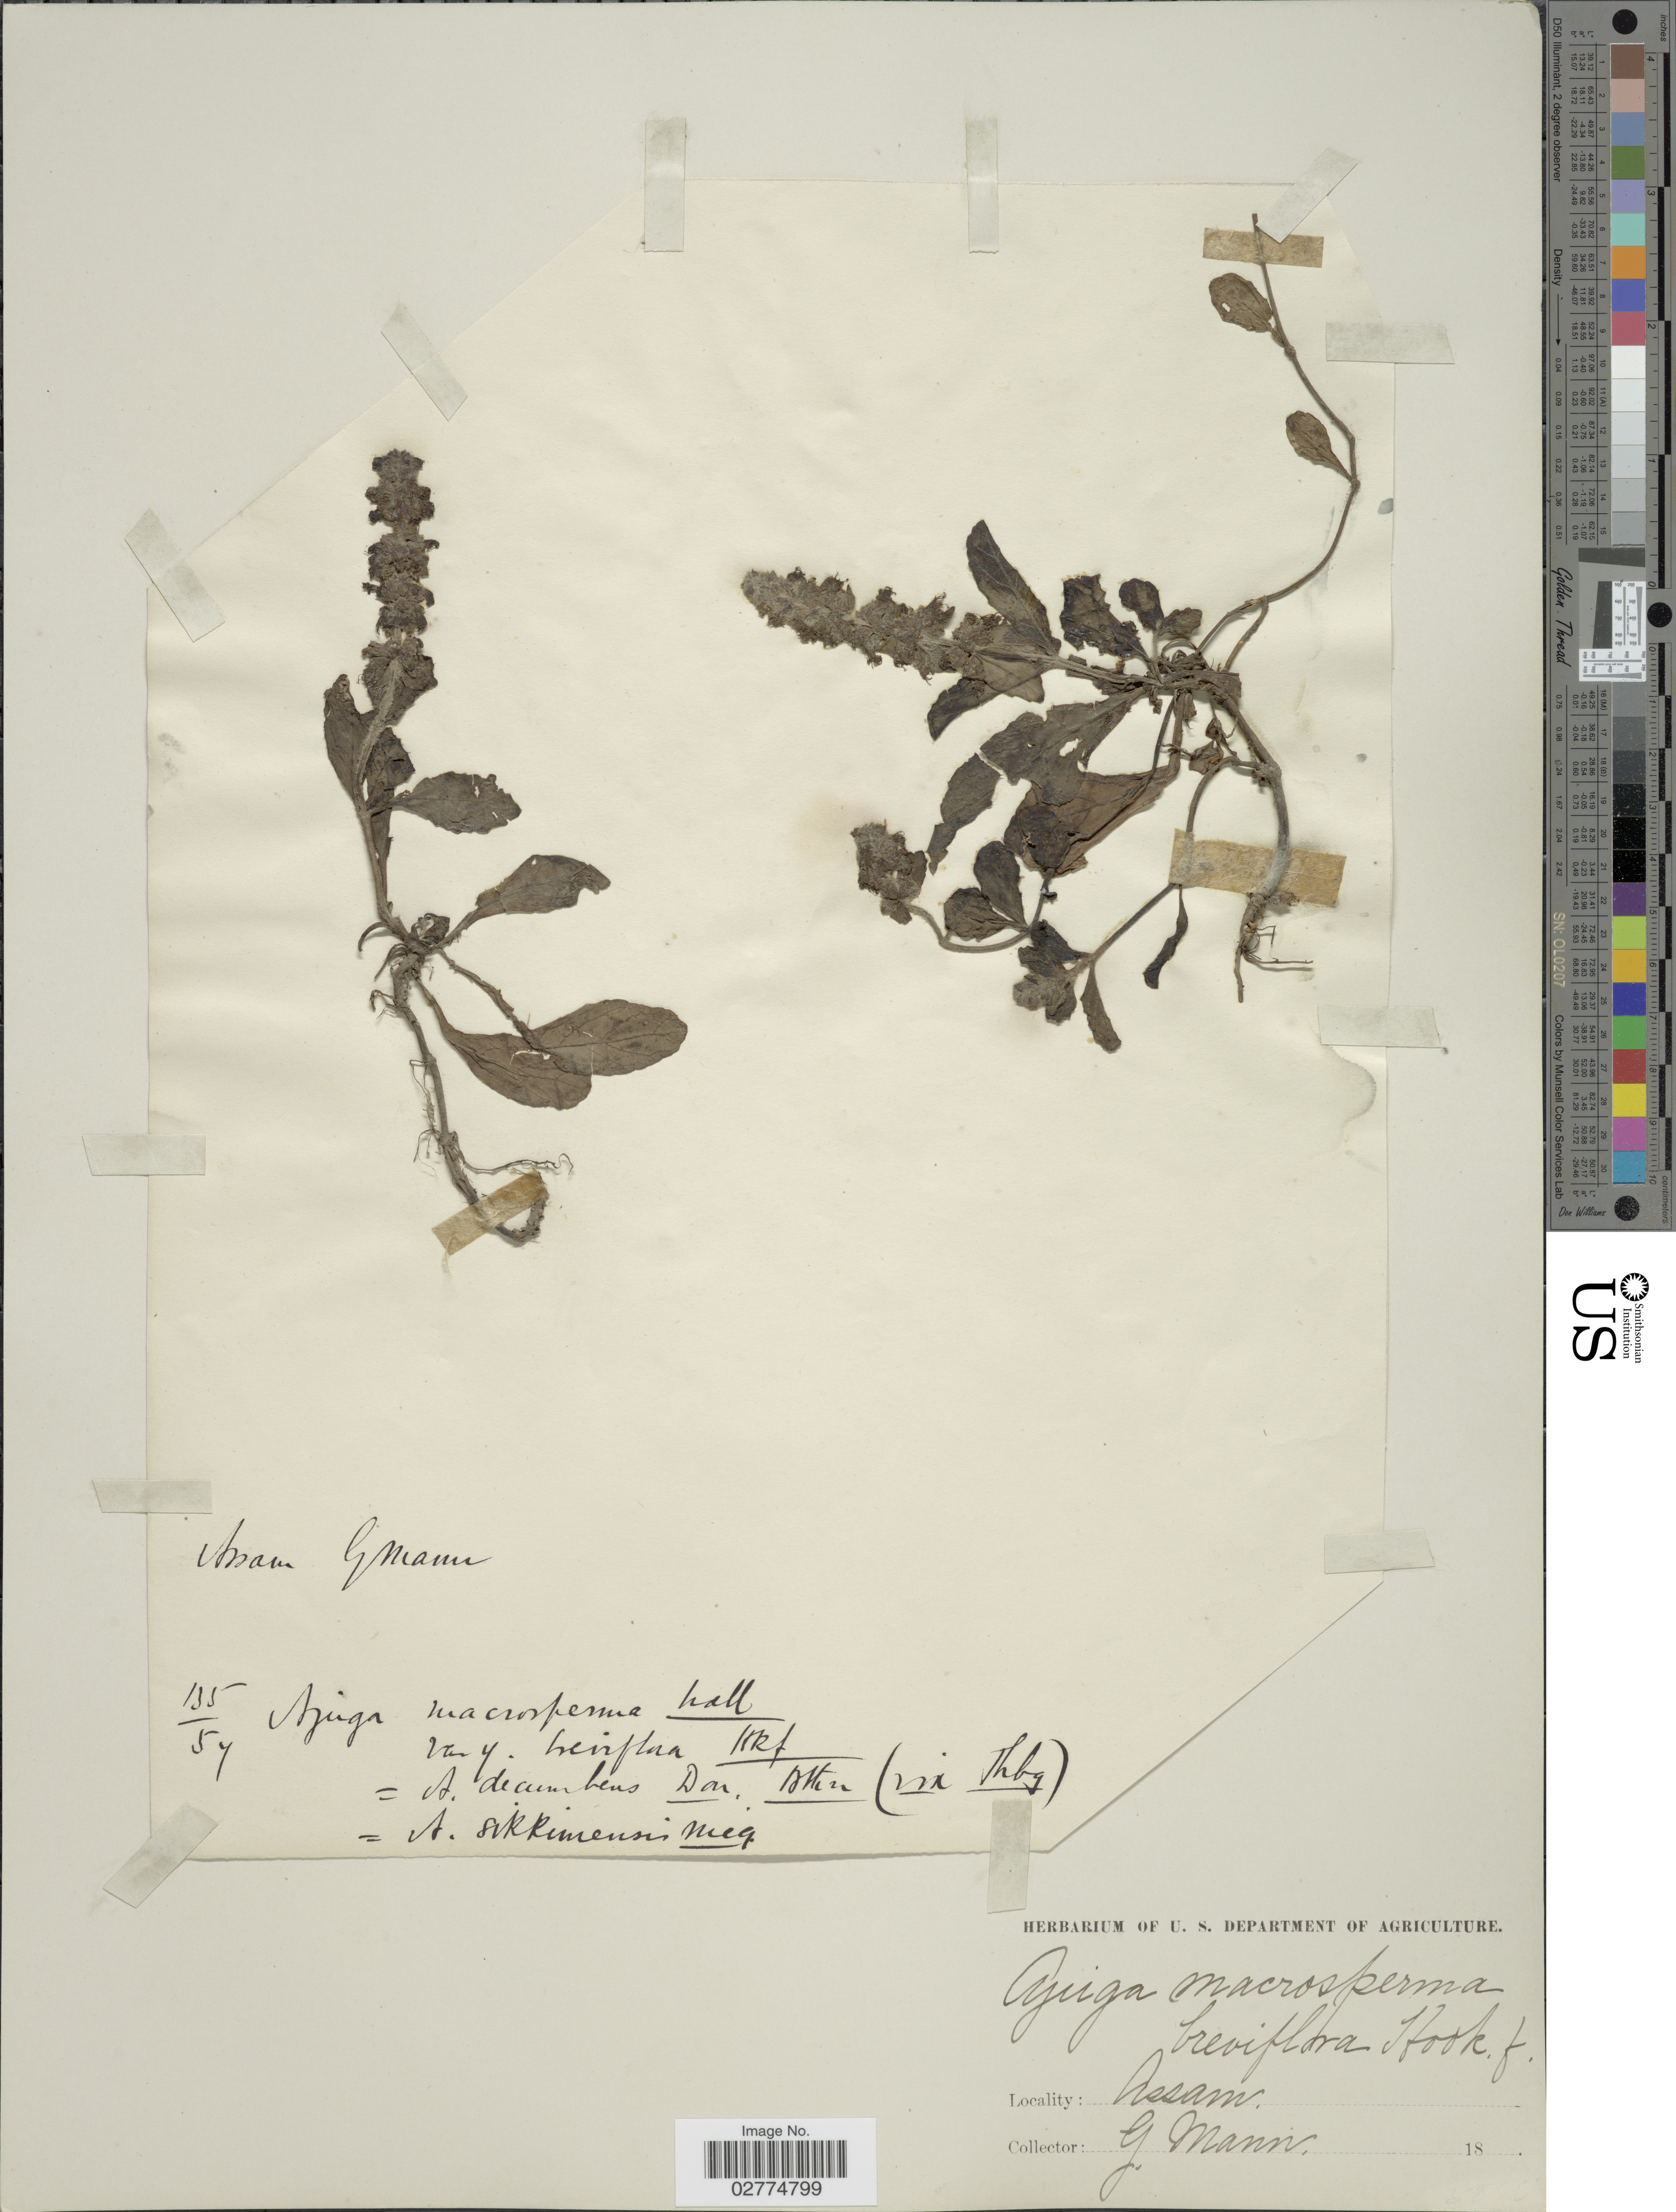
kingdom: Plantae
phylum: Tracheophyta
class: Magnoliopsida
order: Lamiales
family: Lamiaceae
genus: Ajuga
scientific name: Ajuga macrosperma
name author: Wall.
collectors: G. Mann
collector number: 135/54?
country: India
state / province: Assam